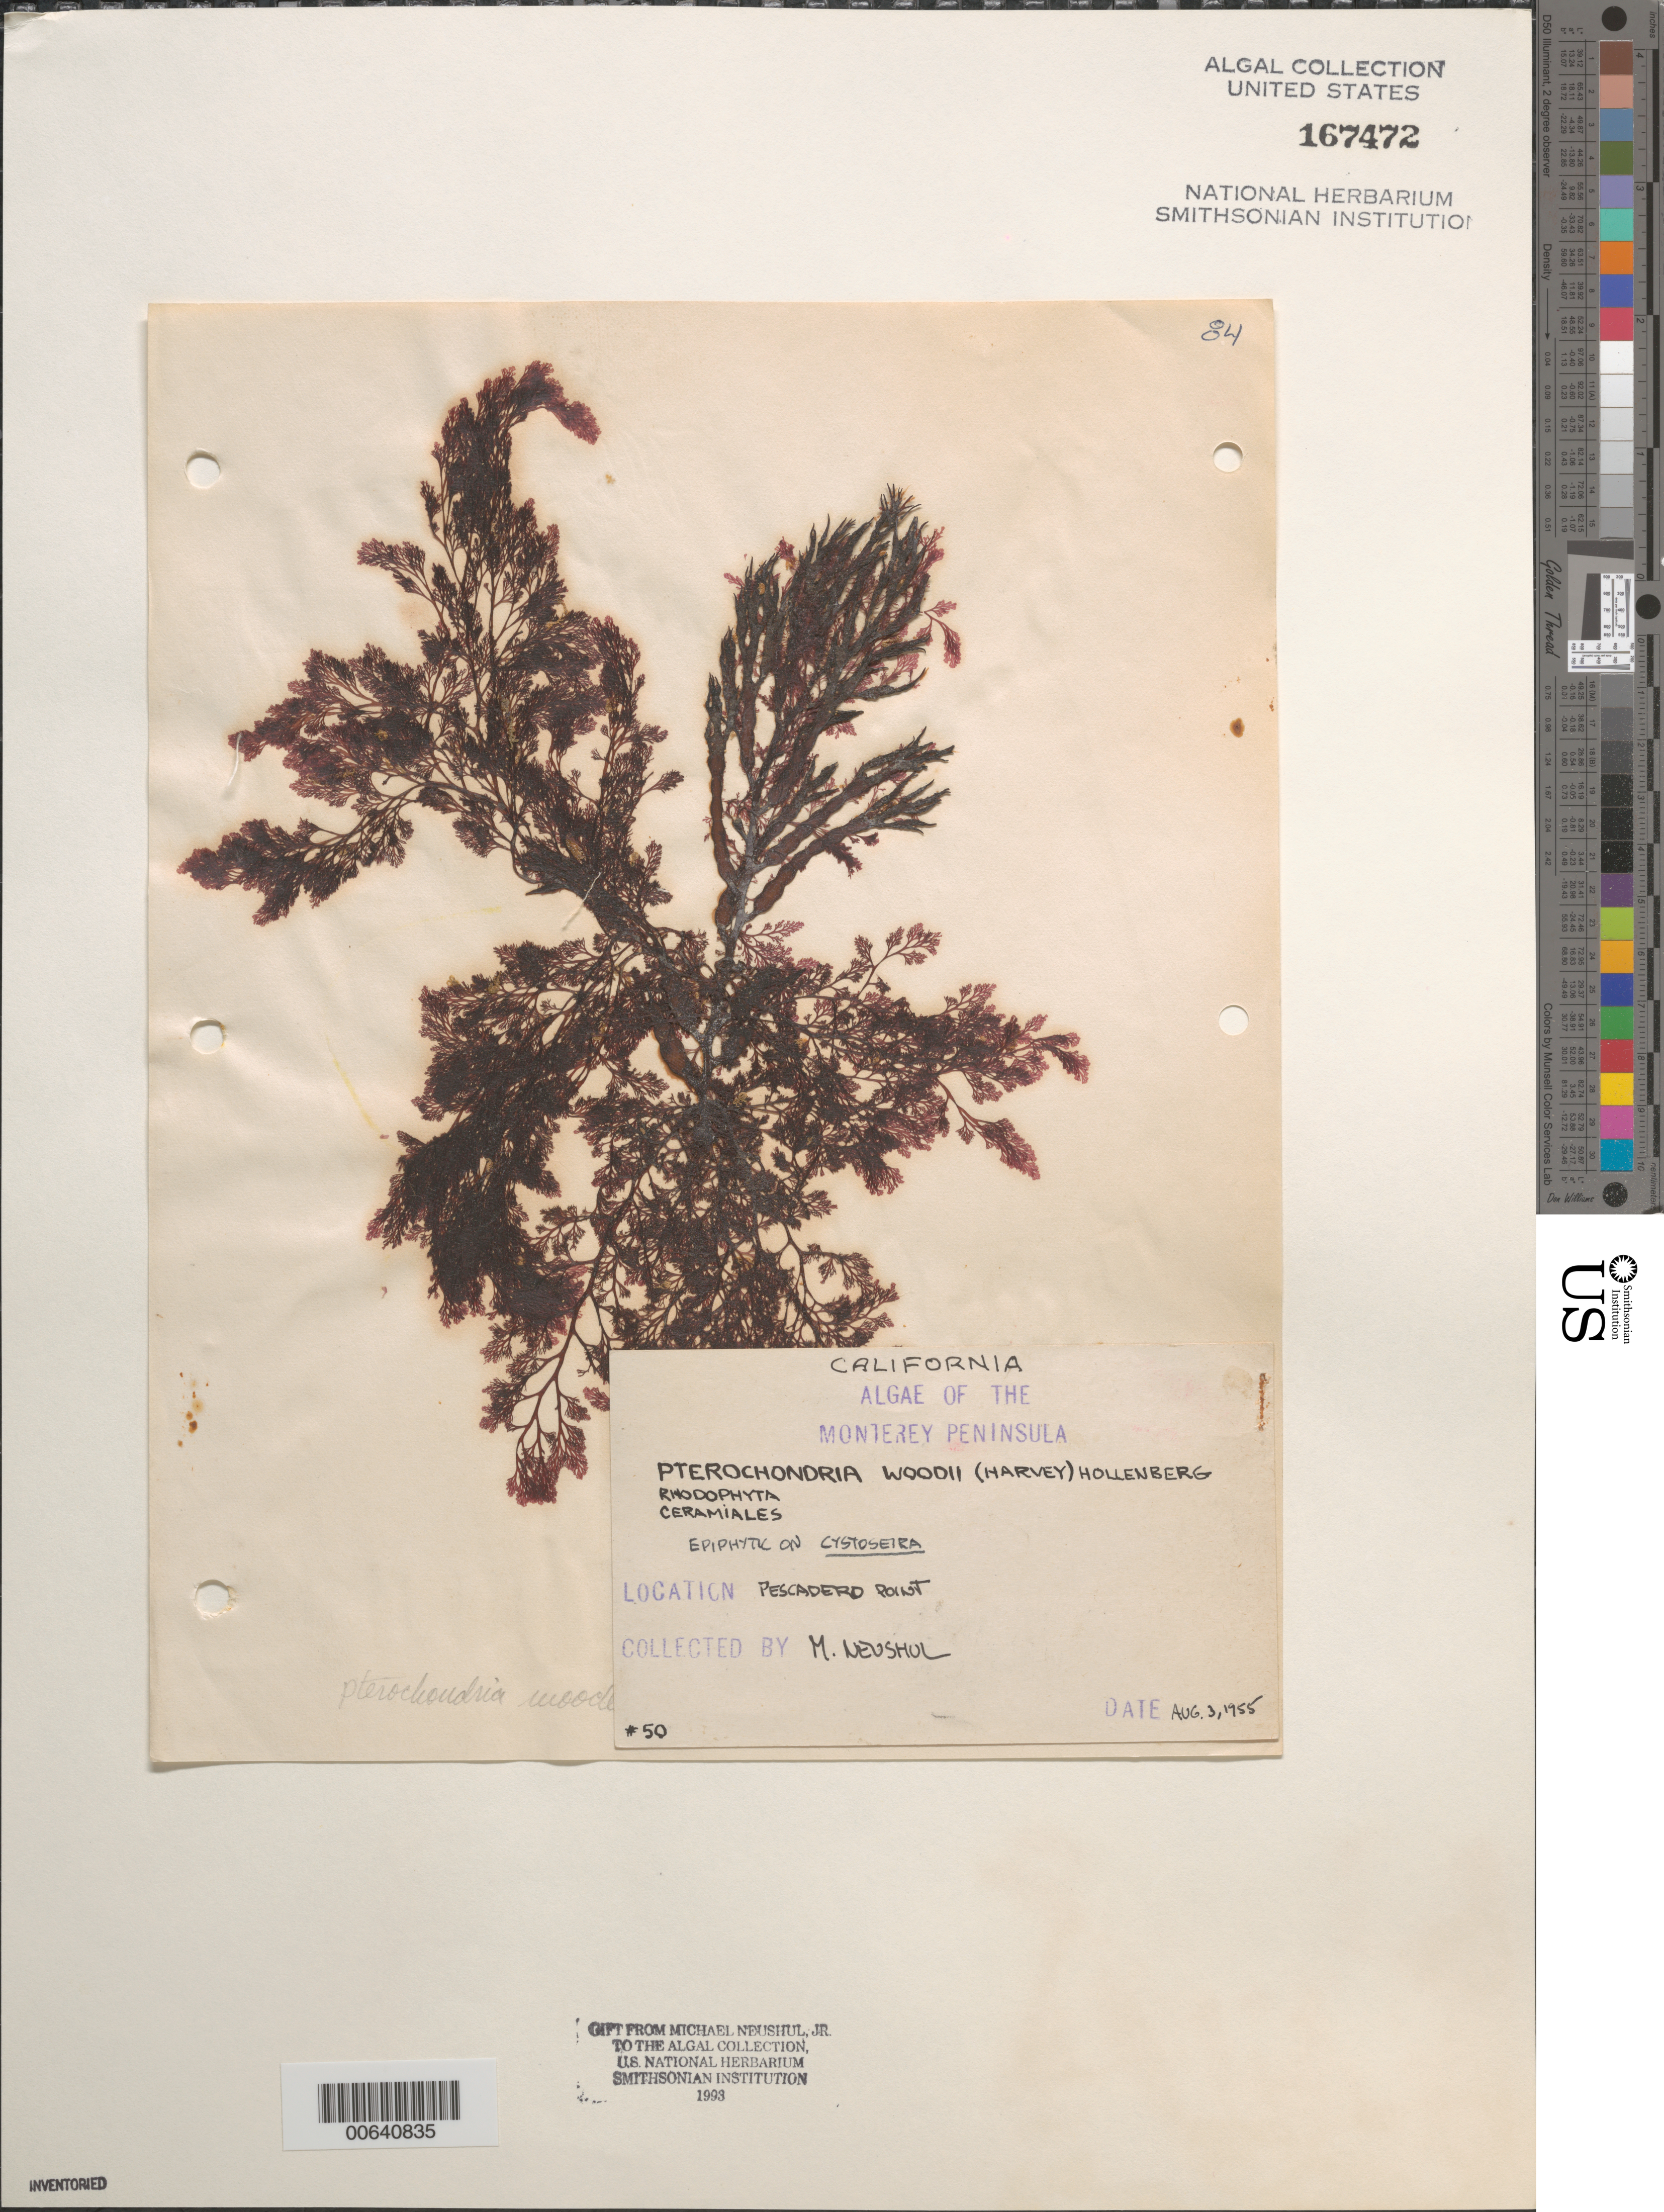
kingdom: Plantae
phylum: Rhodophyta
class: Florideophyceae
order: Ceramiales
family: Rhodomelaceae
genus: Pterochondria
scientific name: Pterochondria woodii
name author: (Harv.) Hollenb.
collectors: M. Neushul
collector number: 50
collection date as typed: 03 Aug 1955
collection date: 1955-08-03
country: United States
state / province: California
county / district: Monterey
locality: Pescadero Point, Monterey Peninsula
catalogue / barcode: US 167472